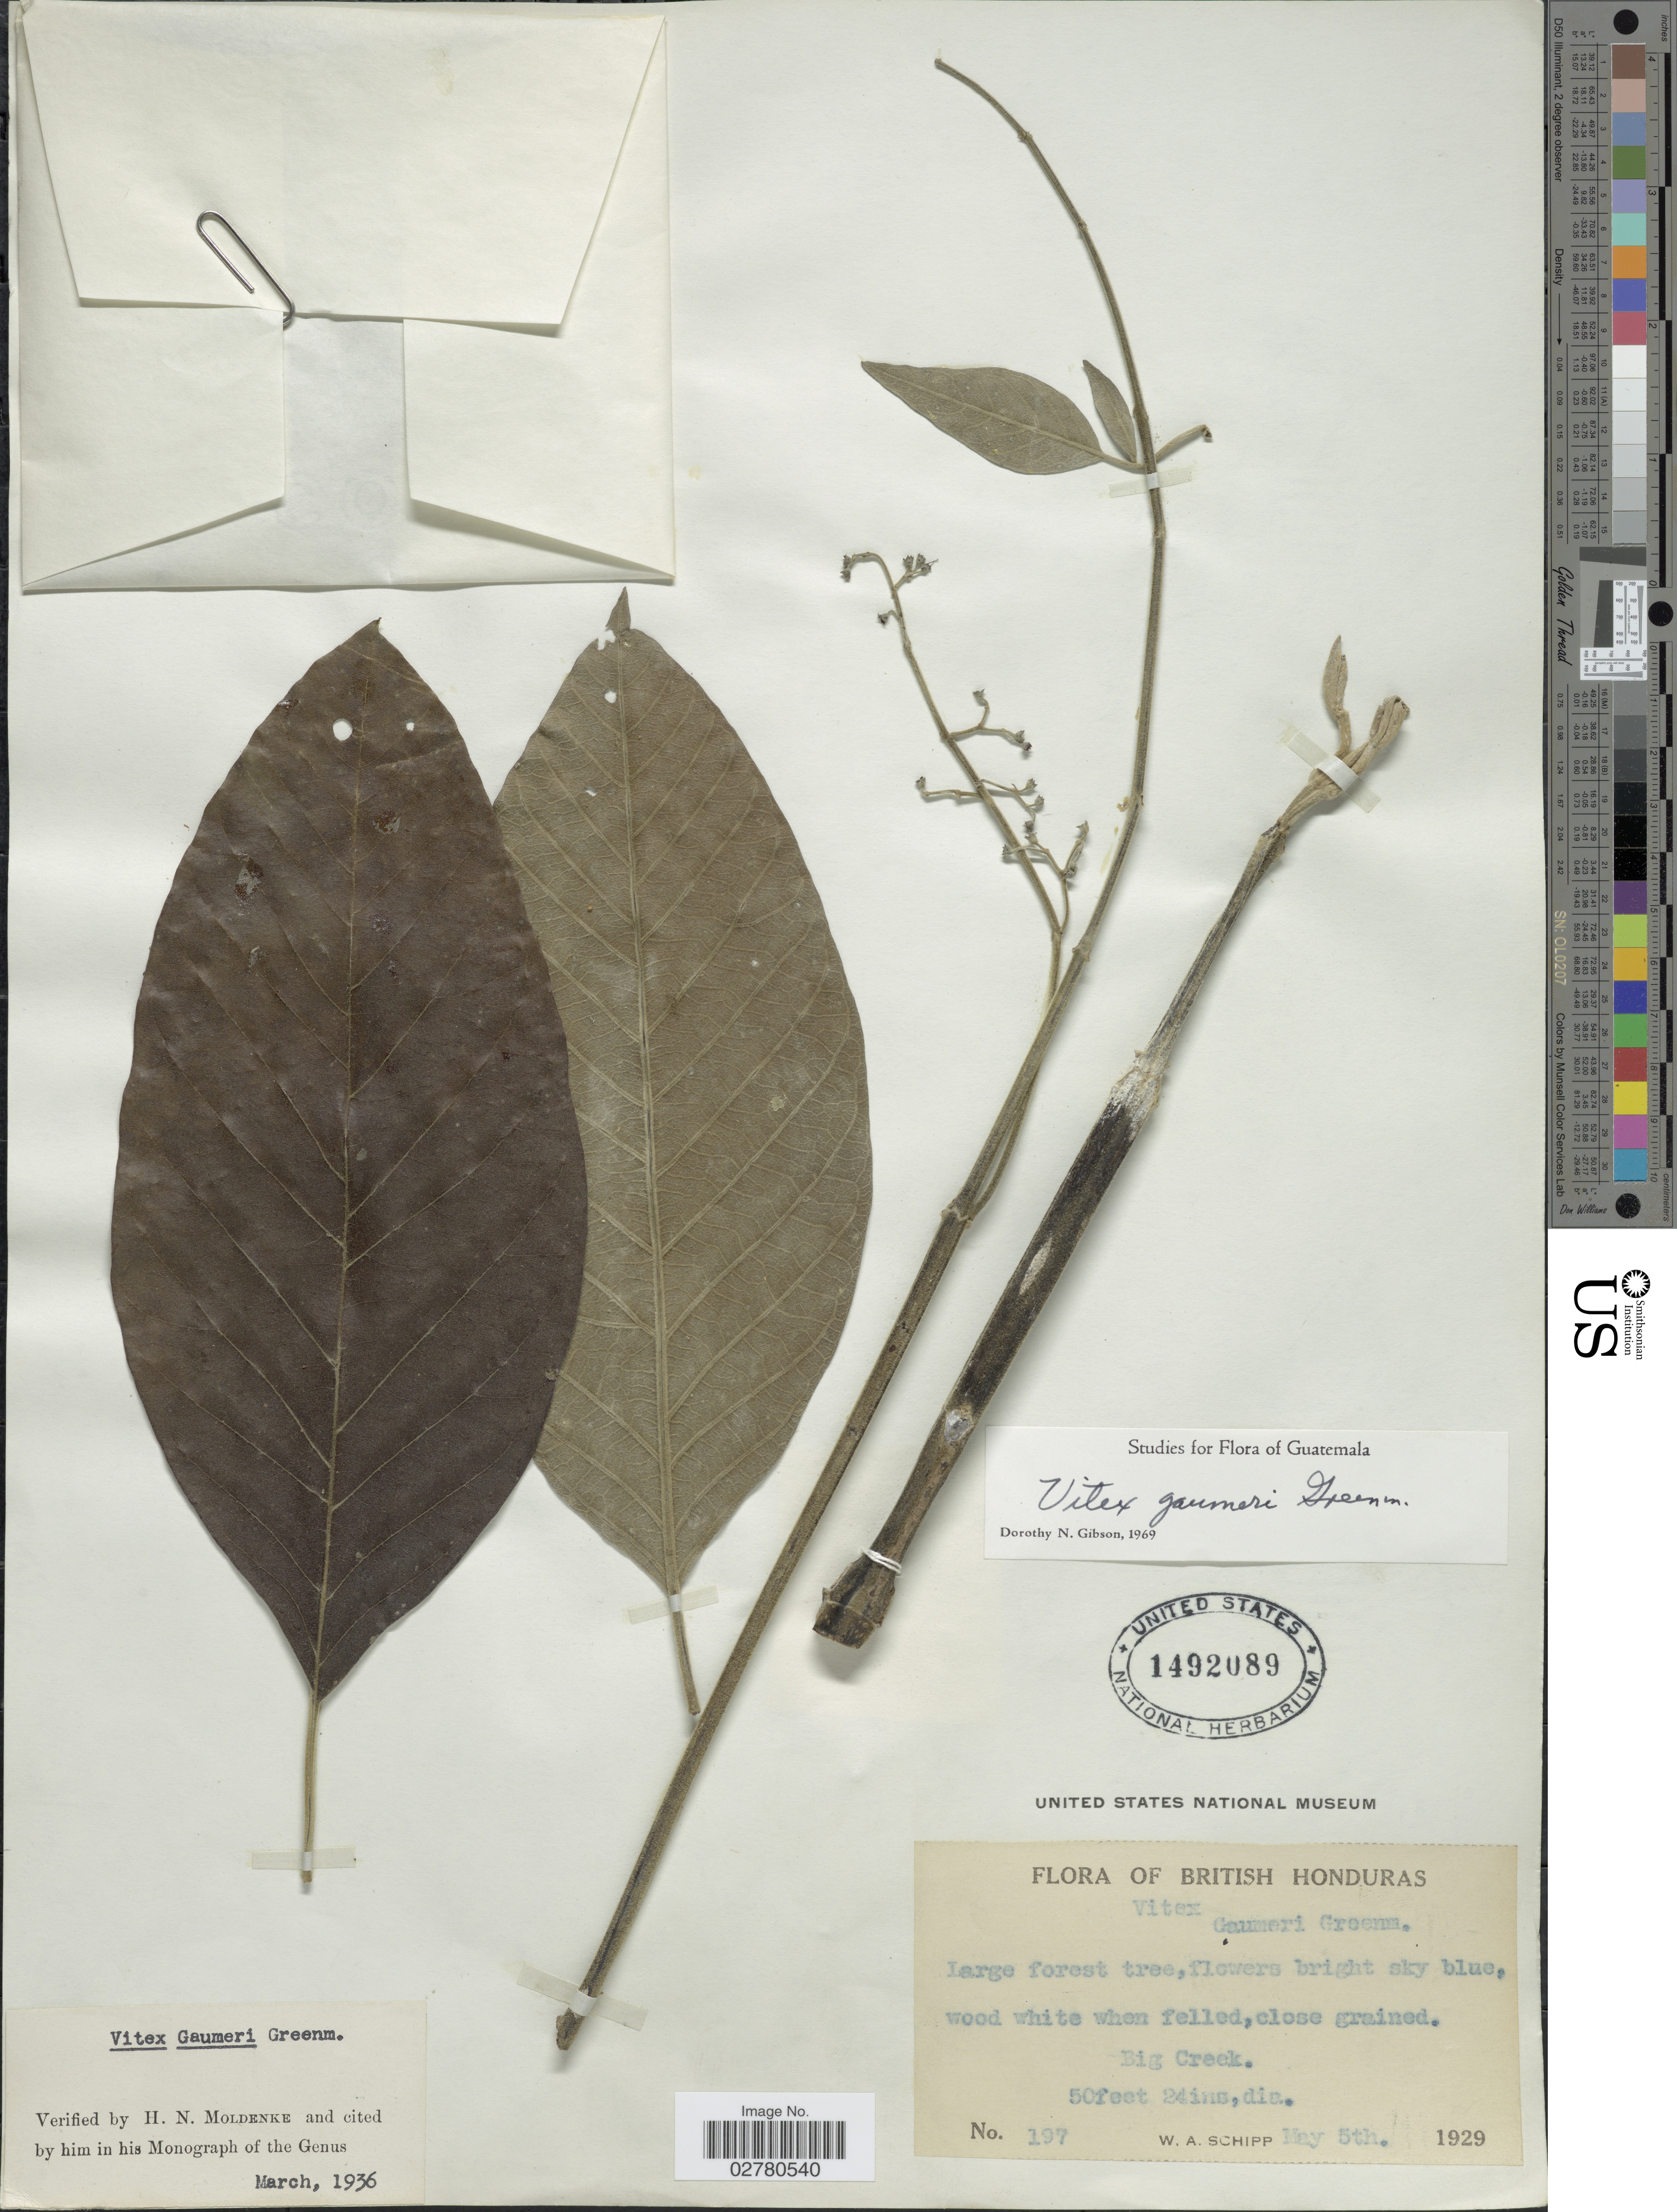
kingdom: Plantae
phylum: Tracheophyta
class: Magnoliopsida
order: Lamiales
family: Lamiaceae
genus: Vitex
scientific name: Vitex gaumeri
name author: Greenm.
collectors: W. Schipp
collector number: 197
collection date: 1929-05-05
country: Belize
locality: British Honduras, Big Creek.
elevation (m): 15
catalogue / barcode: US 1492089